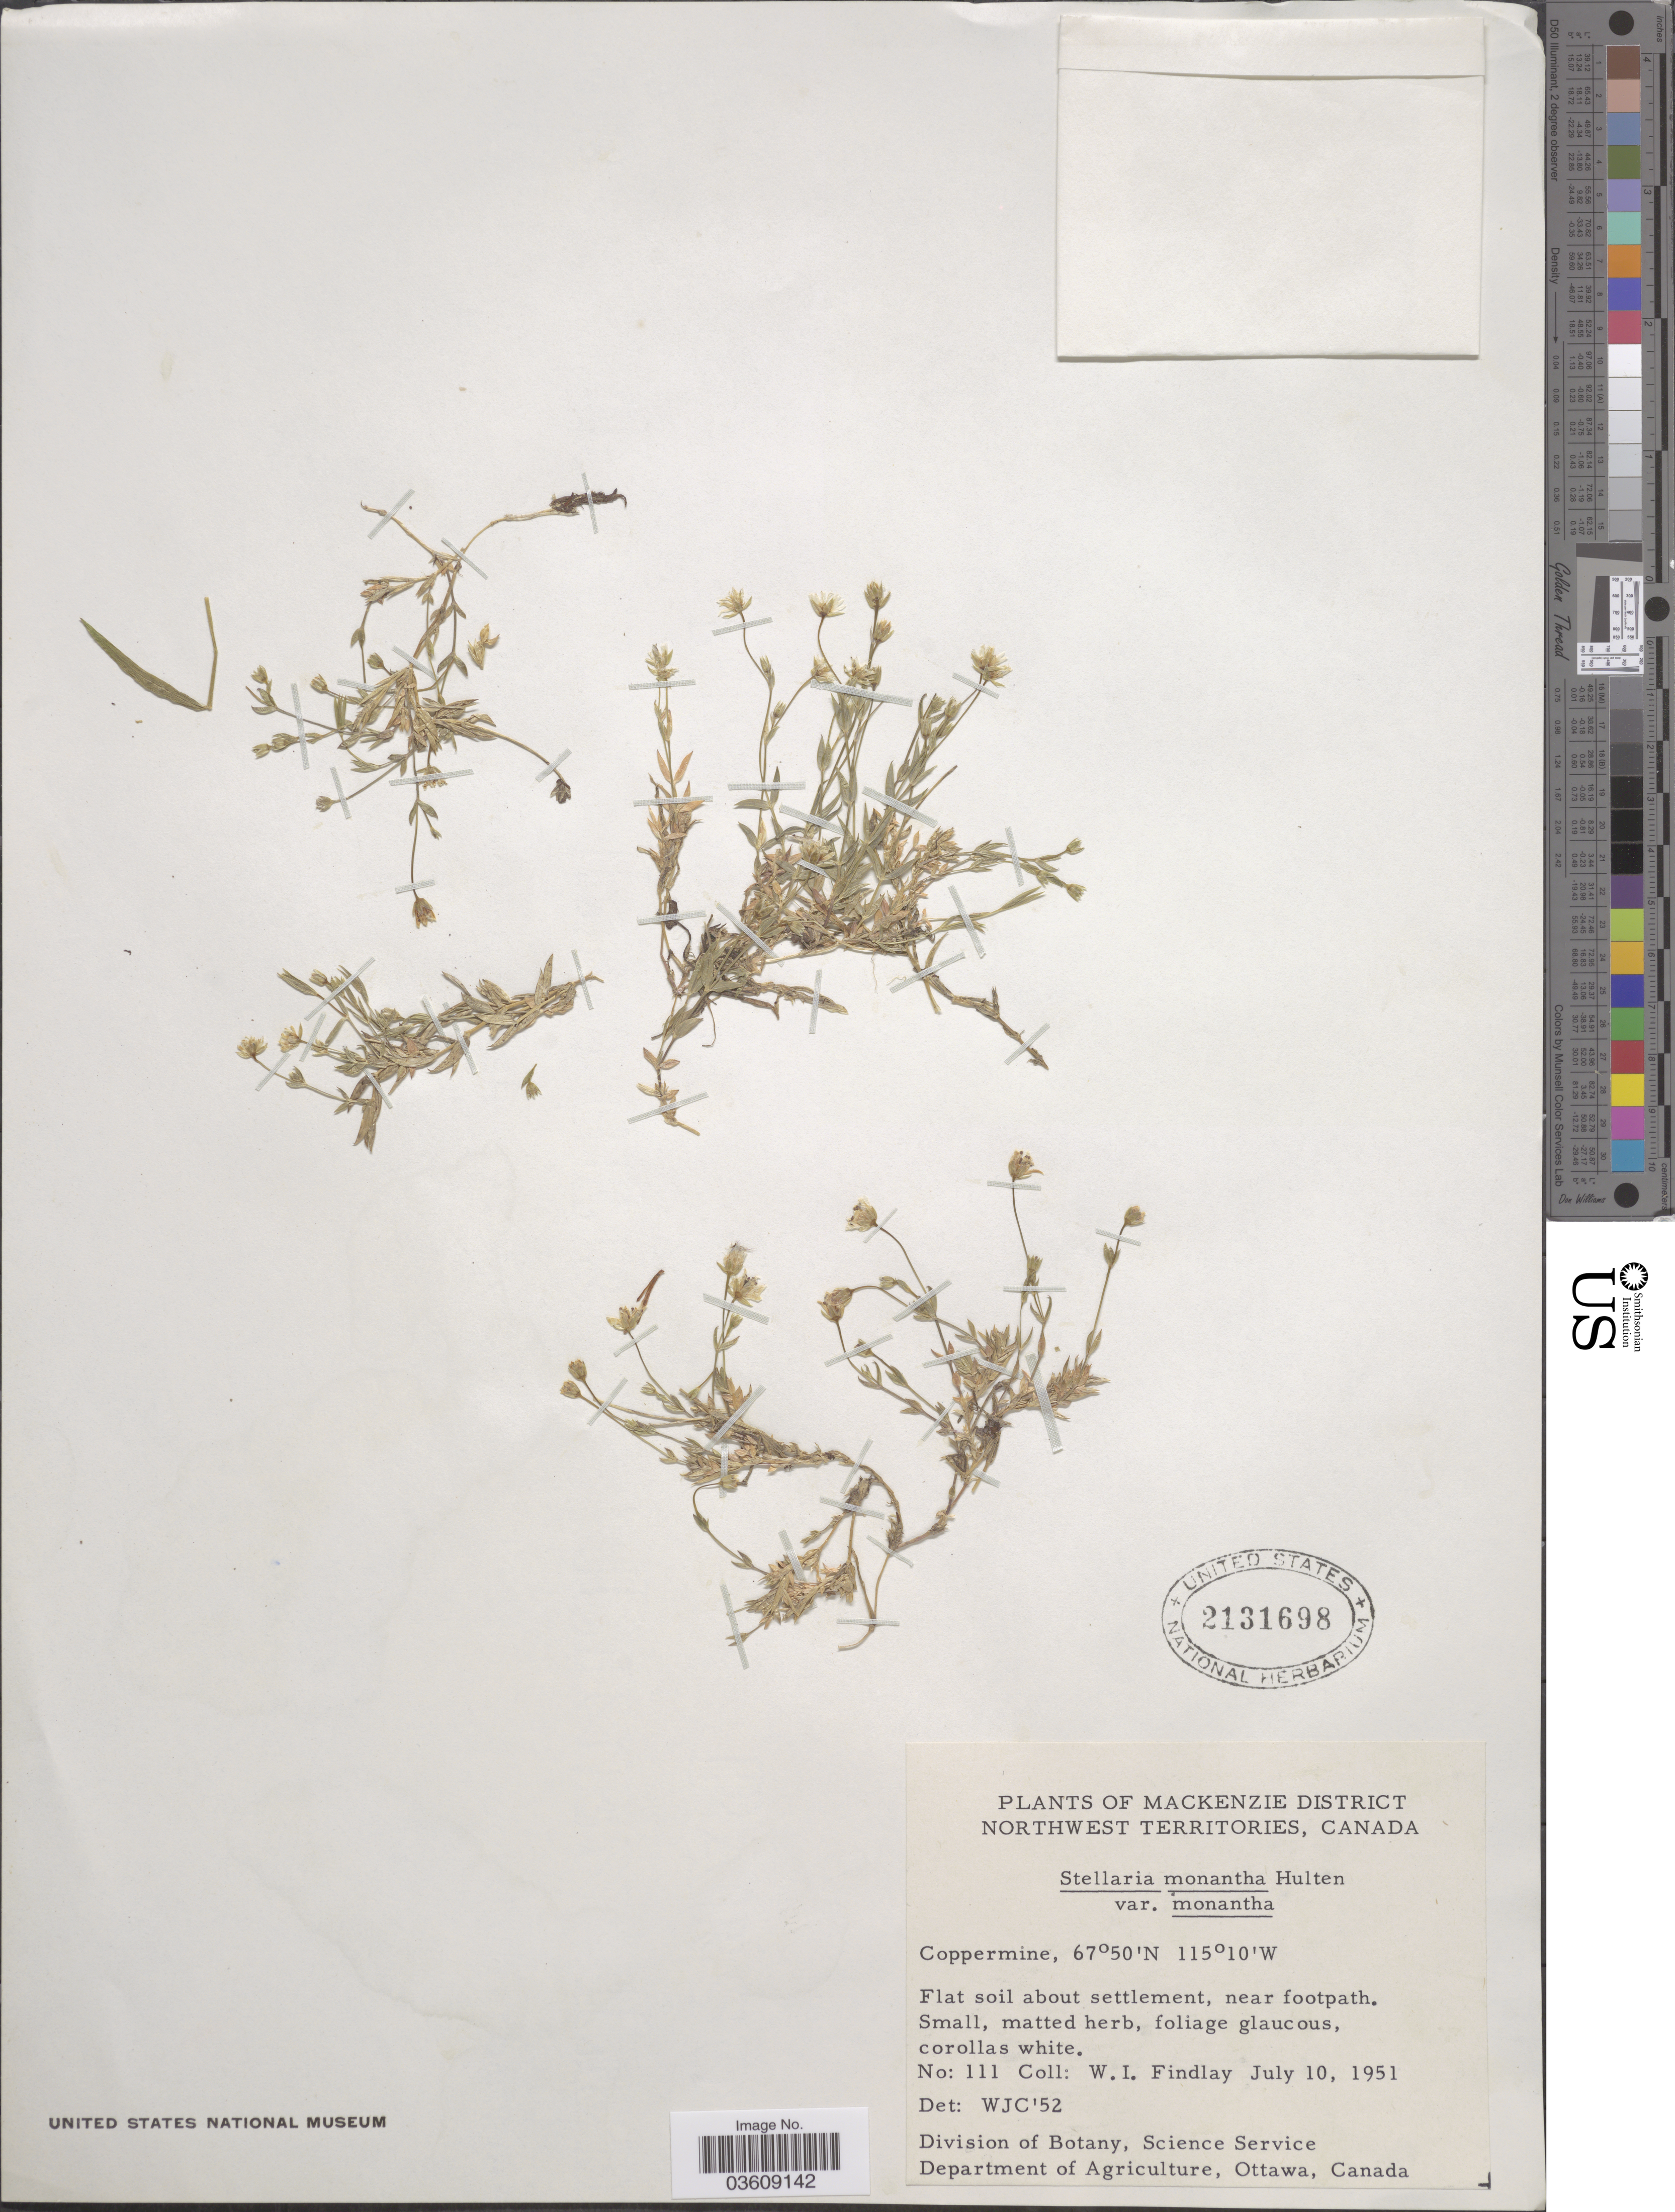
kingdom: Plantae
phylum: Tracheophyta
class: Magnoliopsida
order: Caryophyllales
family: Caryophyllaceae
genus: Stellaria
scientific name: Stellaria monantha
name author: Hultén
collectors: W. Findlay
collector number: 111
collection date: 1951-07-10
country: Canada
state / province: Northwest Territories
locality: Mackenzie District. Coppermine.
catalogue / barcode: US 2131698